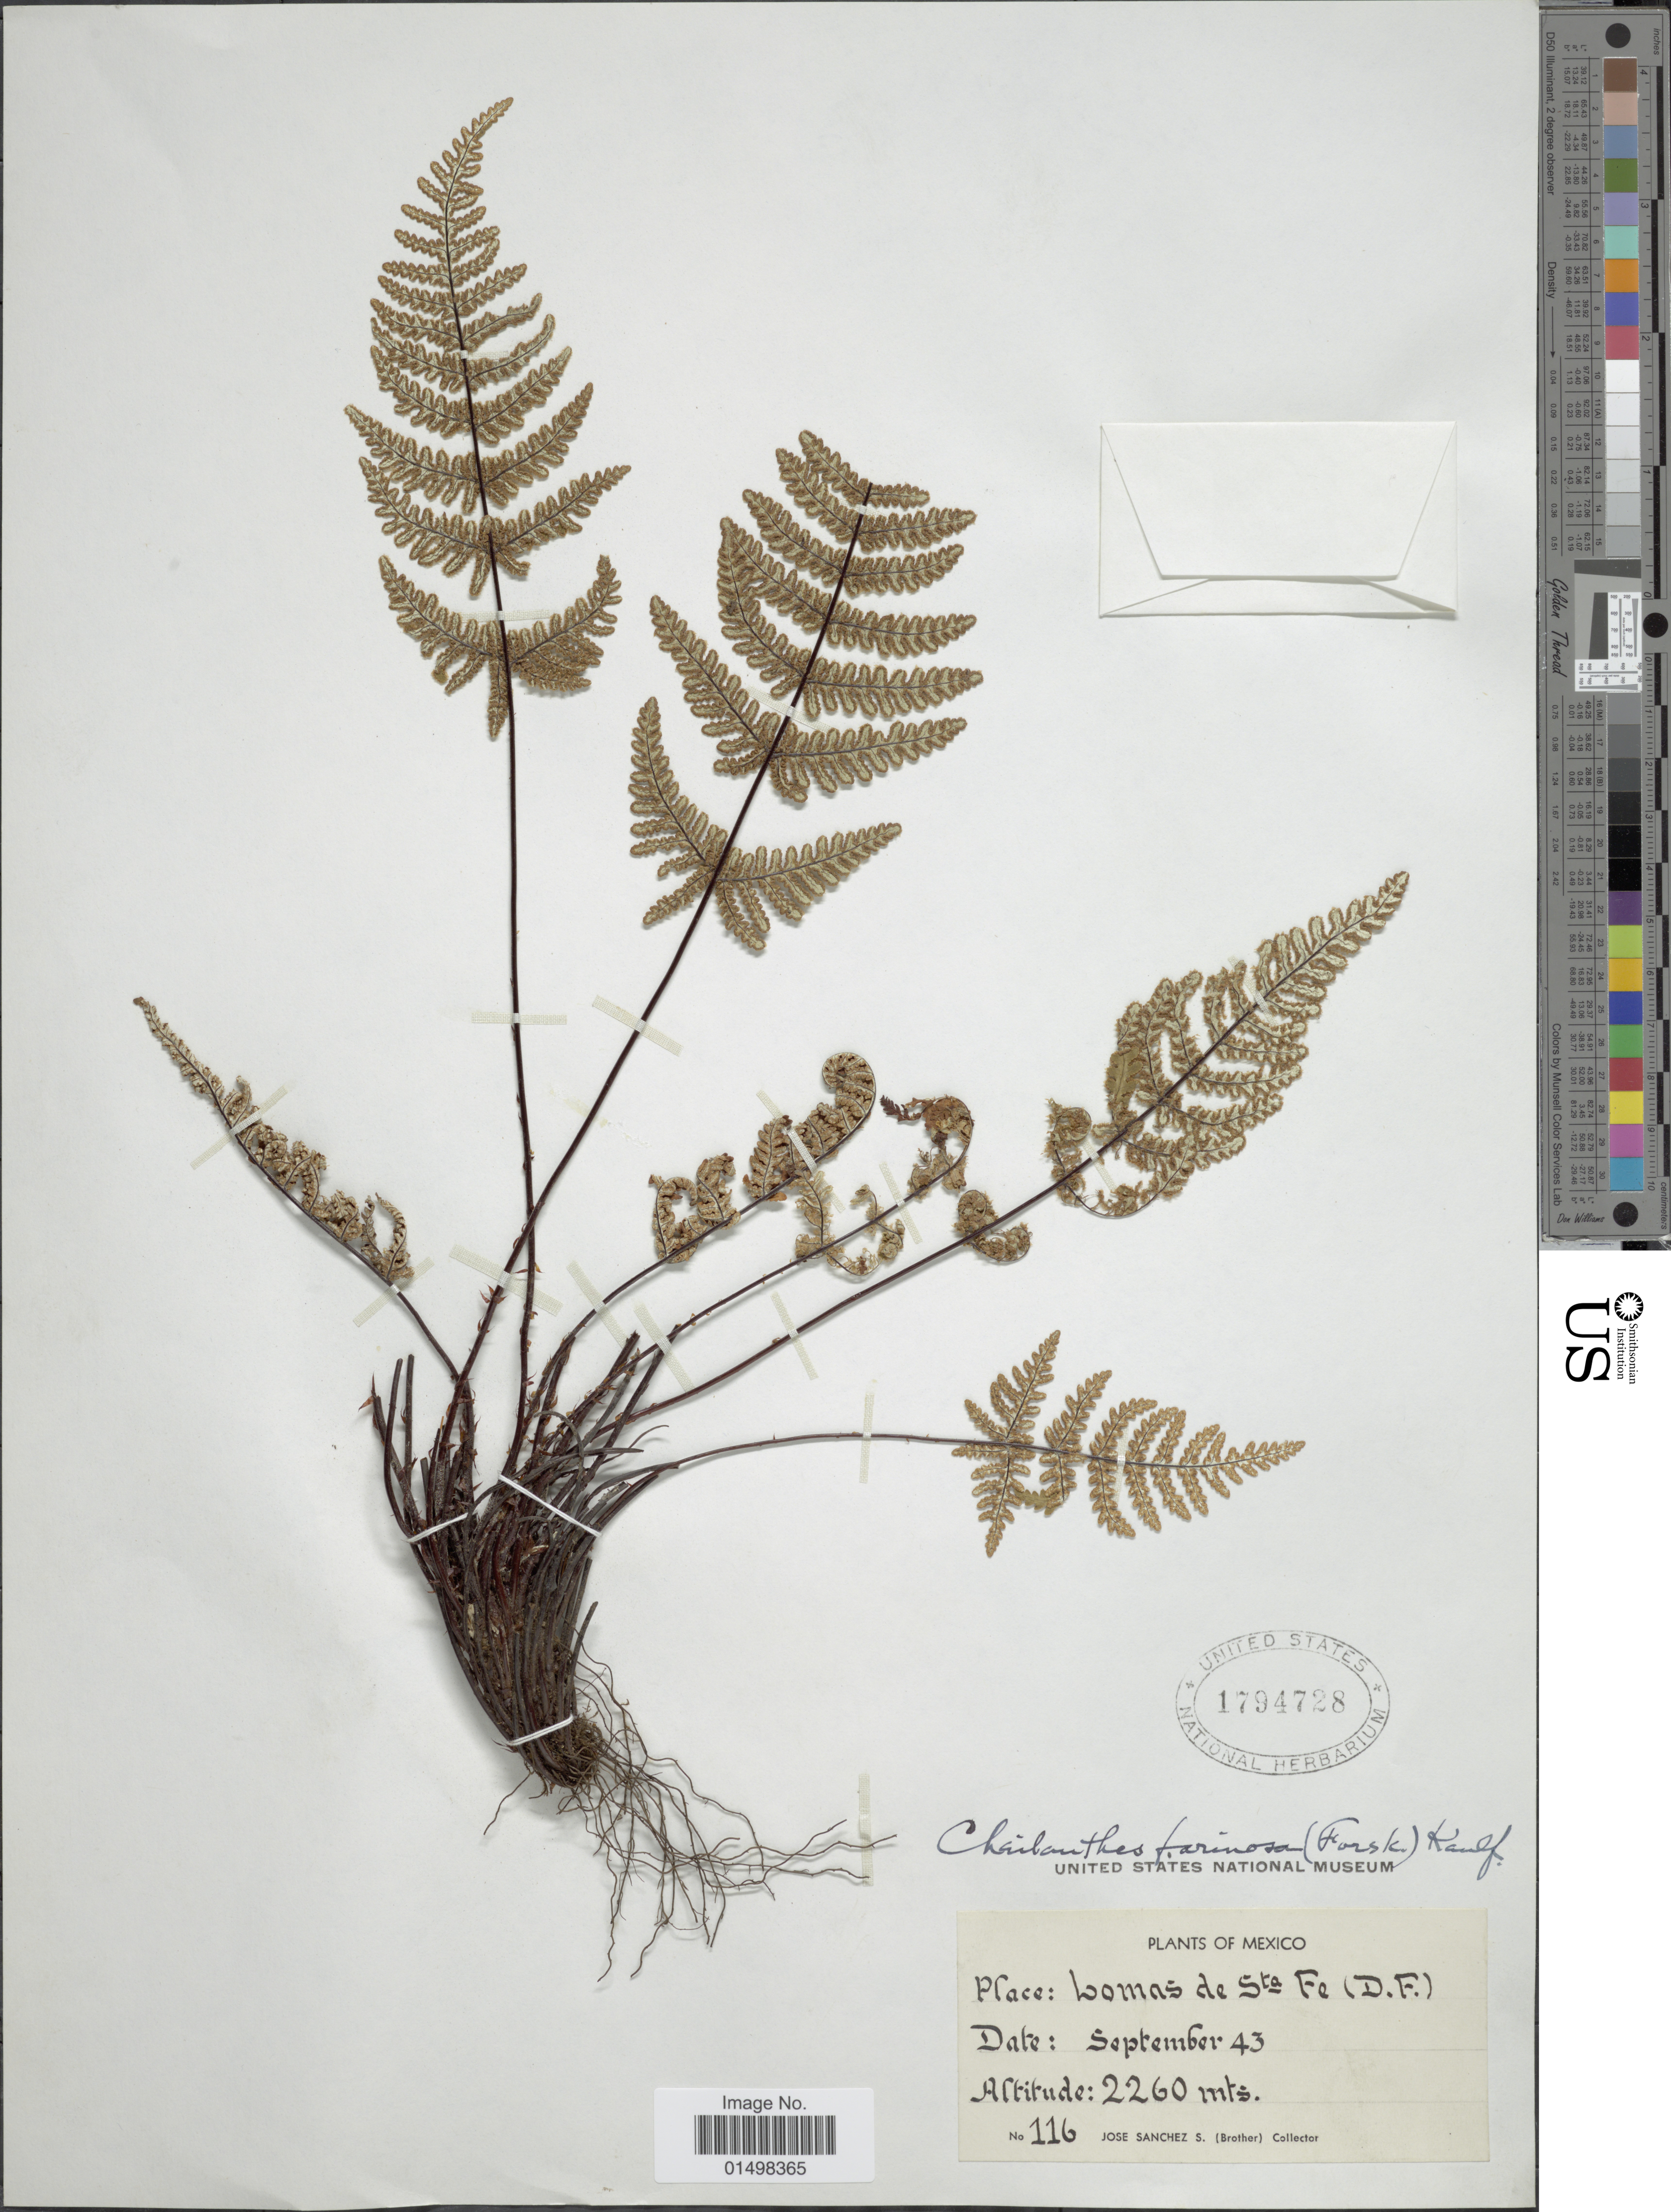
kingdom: Plantae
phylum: Tracheophyta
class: Polypodiopsida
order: Polypodiales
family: Pteridaceae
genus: Aleuritopteris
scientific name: Aleuritopteris farinosa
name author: (Forssk.) Fée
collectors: J. Sanchez S.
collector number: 116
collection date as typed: Transcribed d/m/y: /9/43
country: Mexico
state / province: Distrito Federal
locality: Lomas de Sta Fe (D.F.)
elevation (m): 2260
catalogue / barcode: US 1794728